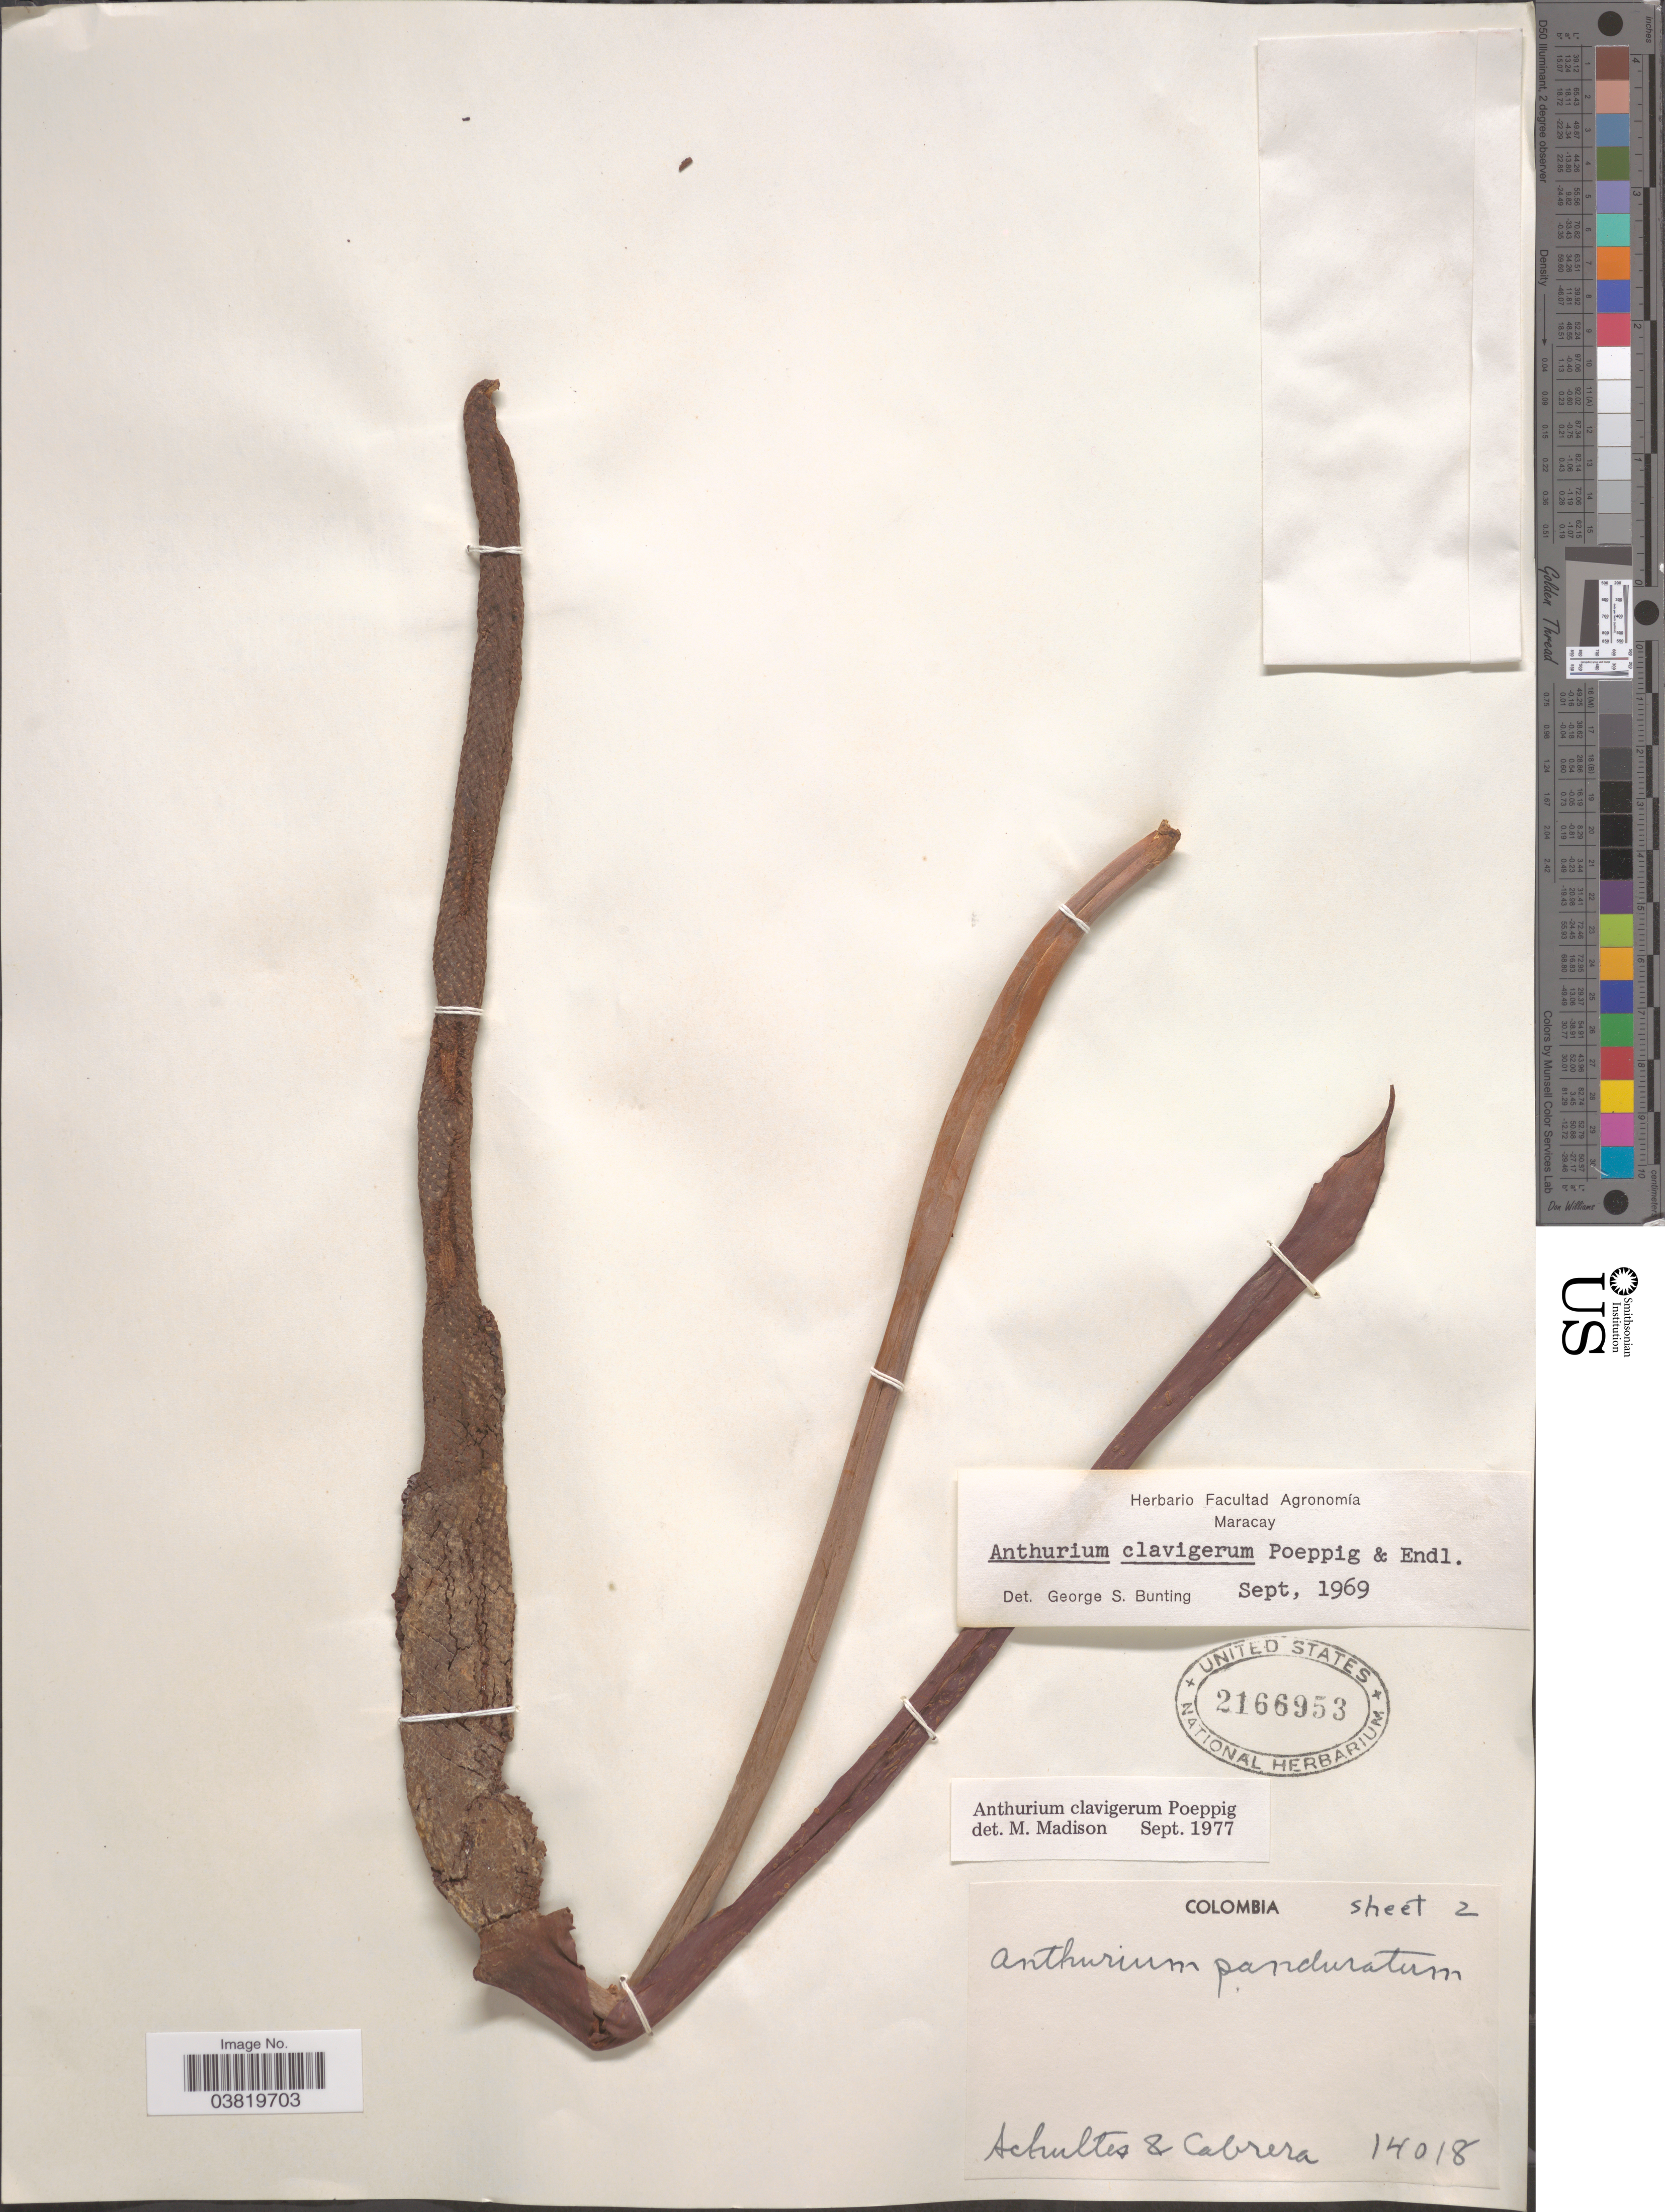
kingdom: Plantae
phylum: Tracheophyta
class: Liliopsida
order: Alismatales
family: Araceae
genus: Anthurium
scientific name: Anthurium clavigerum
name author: Poepp. & Endl.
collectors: -- Schultes & Cabrera, --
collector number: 14018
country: Colombia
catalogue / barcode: US 2166953